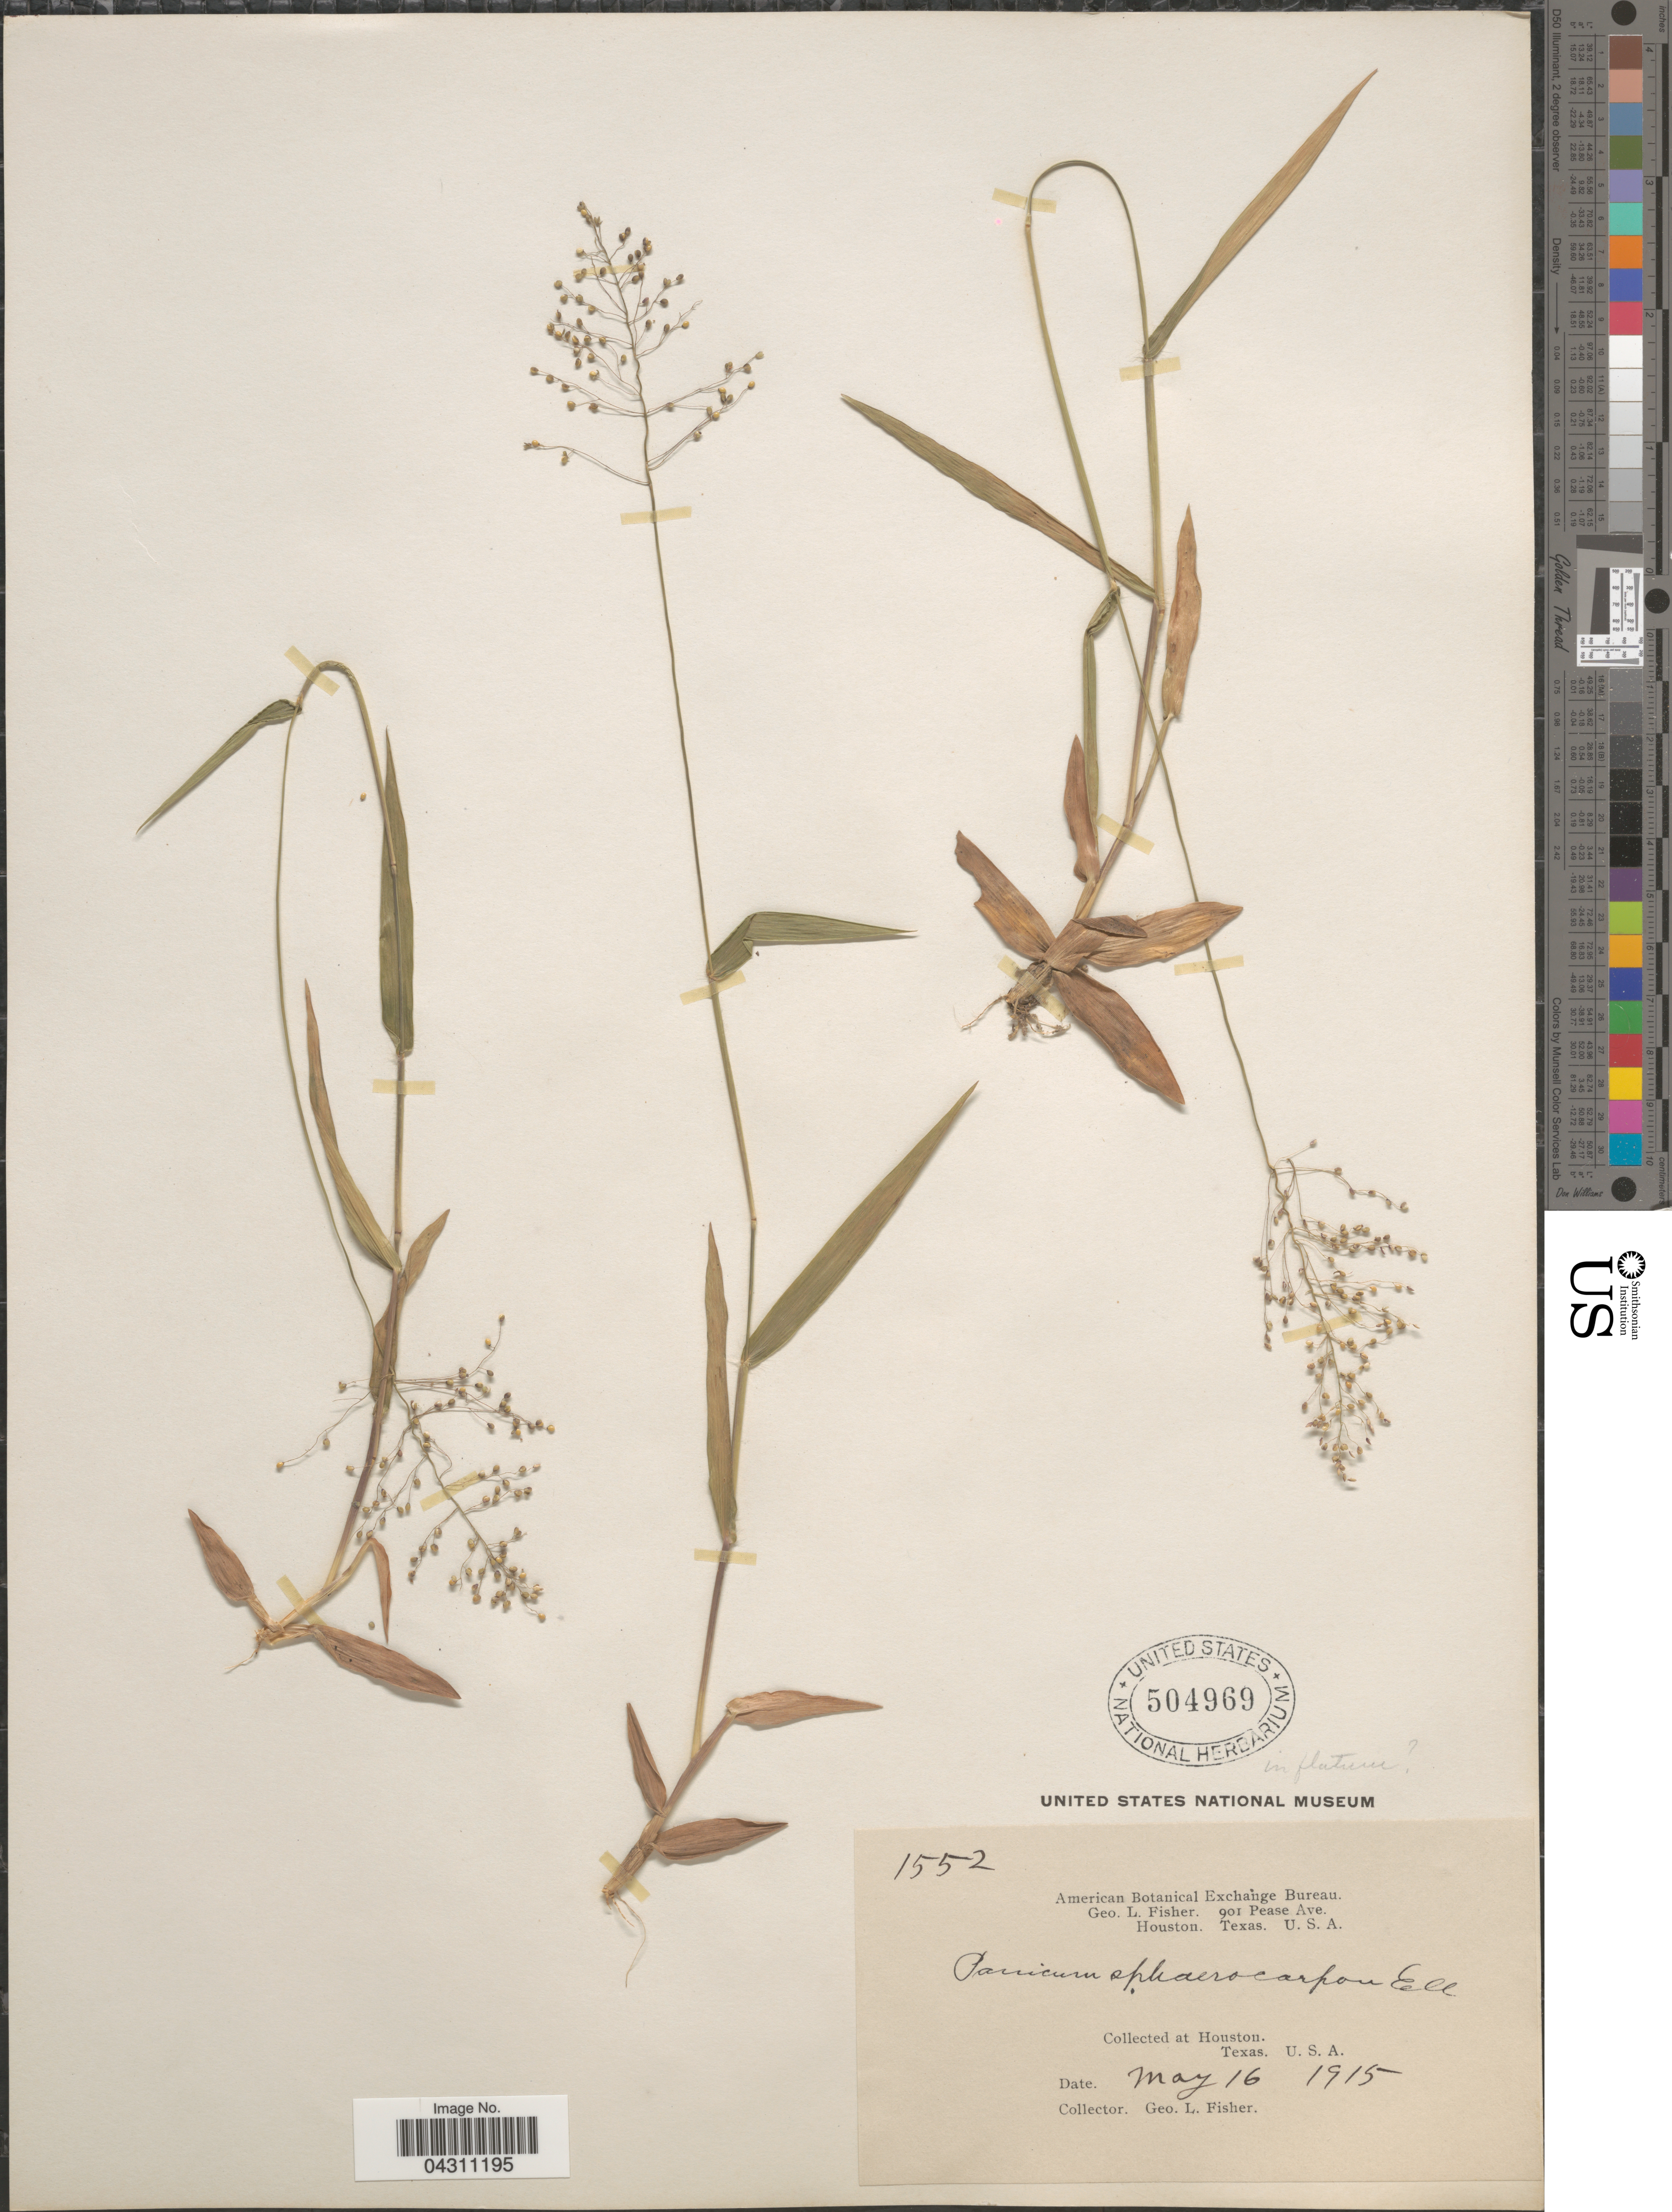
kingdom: Plantae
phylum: Tracheophyta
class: Liliopsida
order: Poales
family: Poaceae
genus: Dichanthelium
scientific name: Dichanthelium sphaerocarpon var. sphaerocarpon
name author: (Elliott) Gould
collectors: G. L. Fisher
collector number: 1552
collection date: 1915-05-16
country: United States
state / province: Texas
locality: At Houston.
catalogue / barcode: US 504969